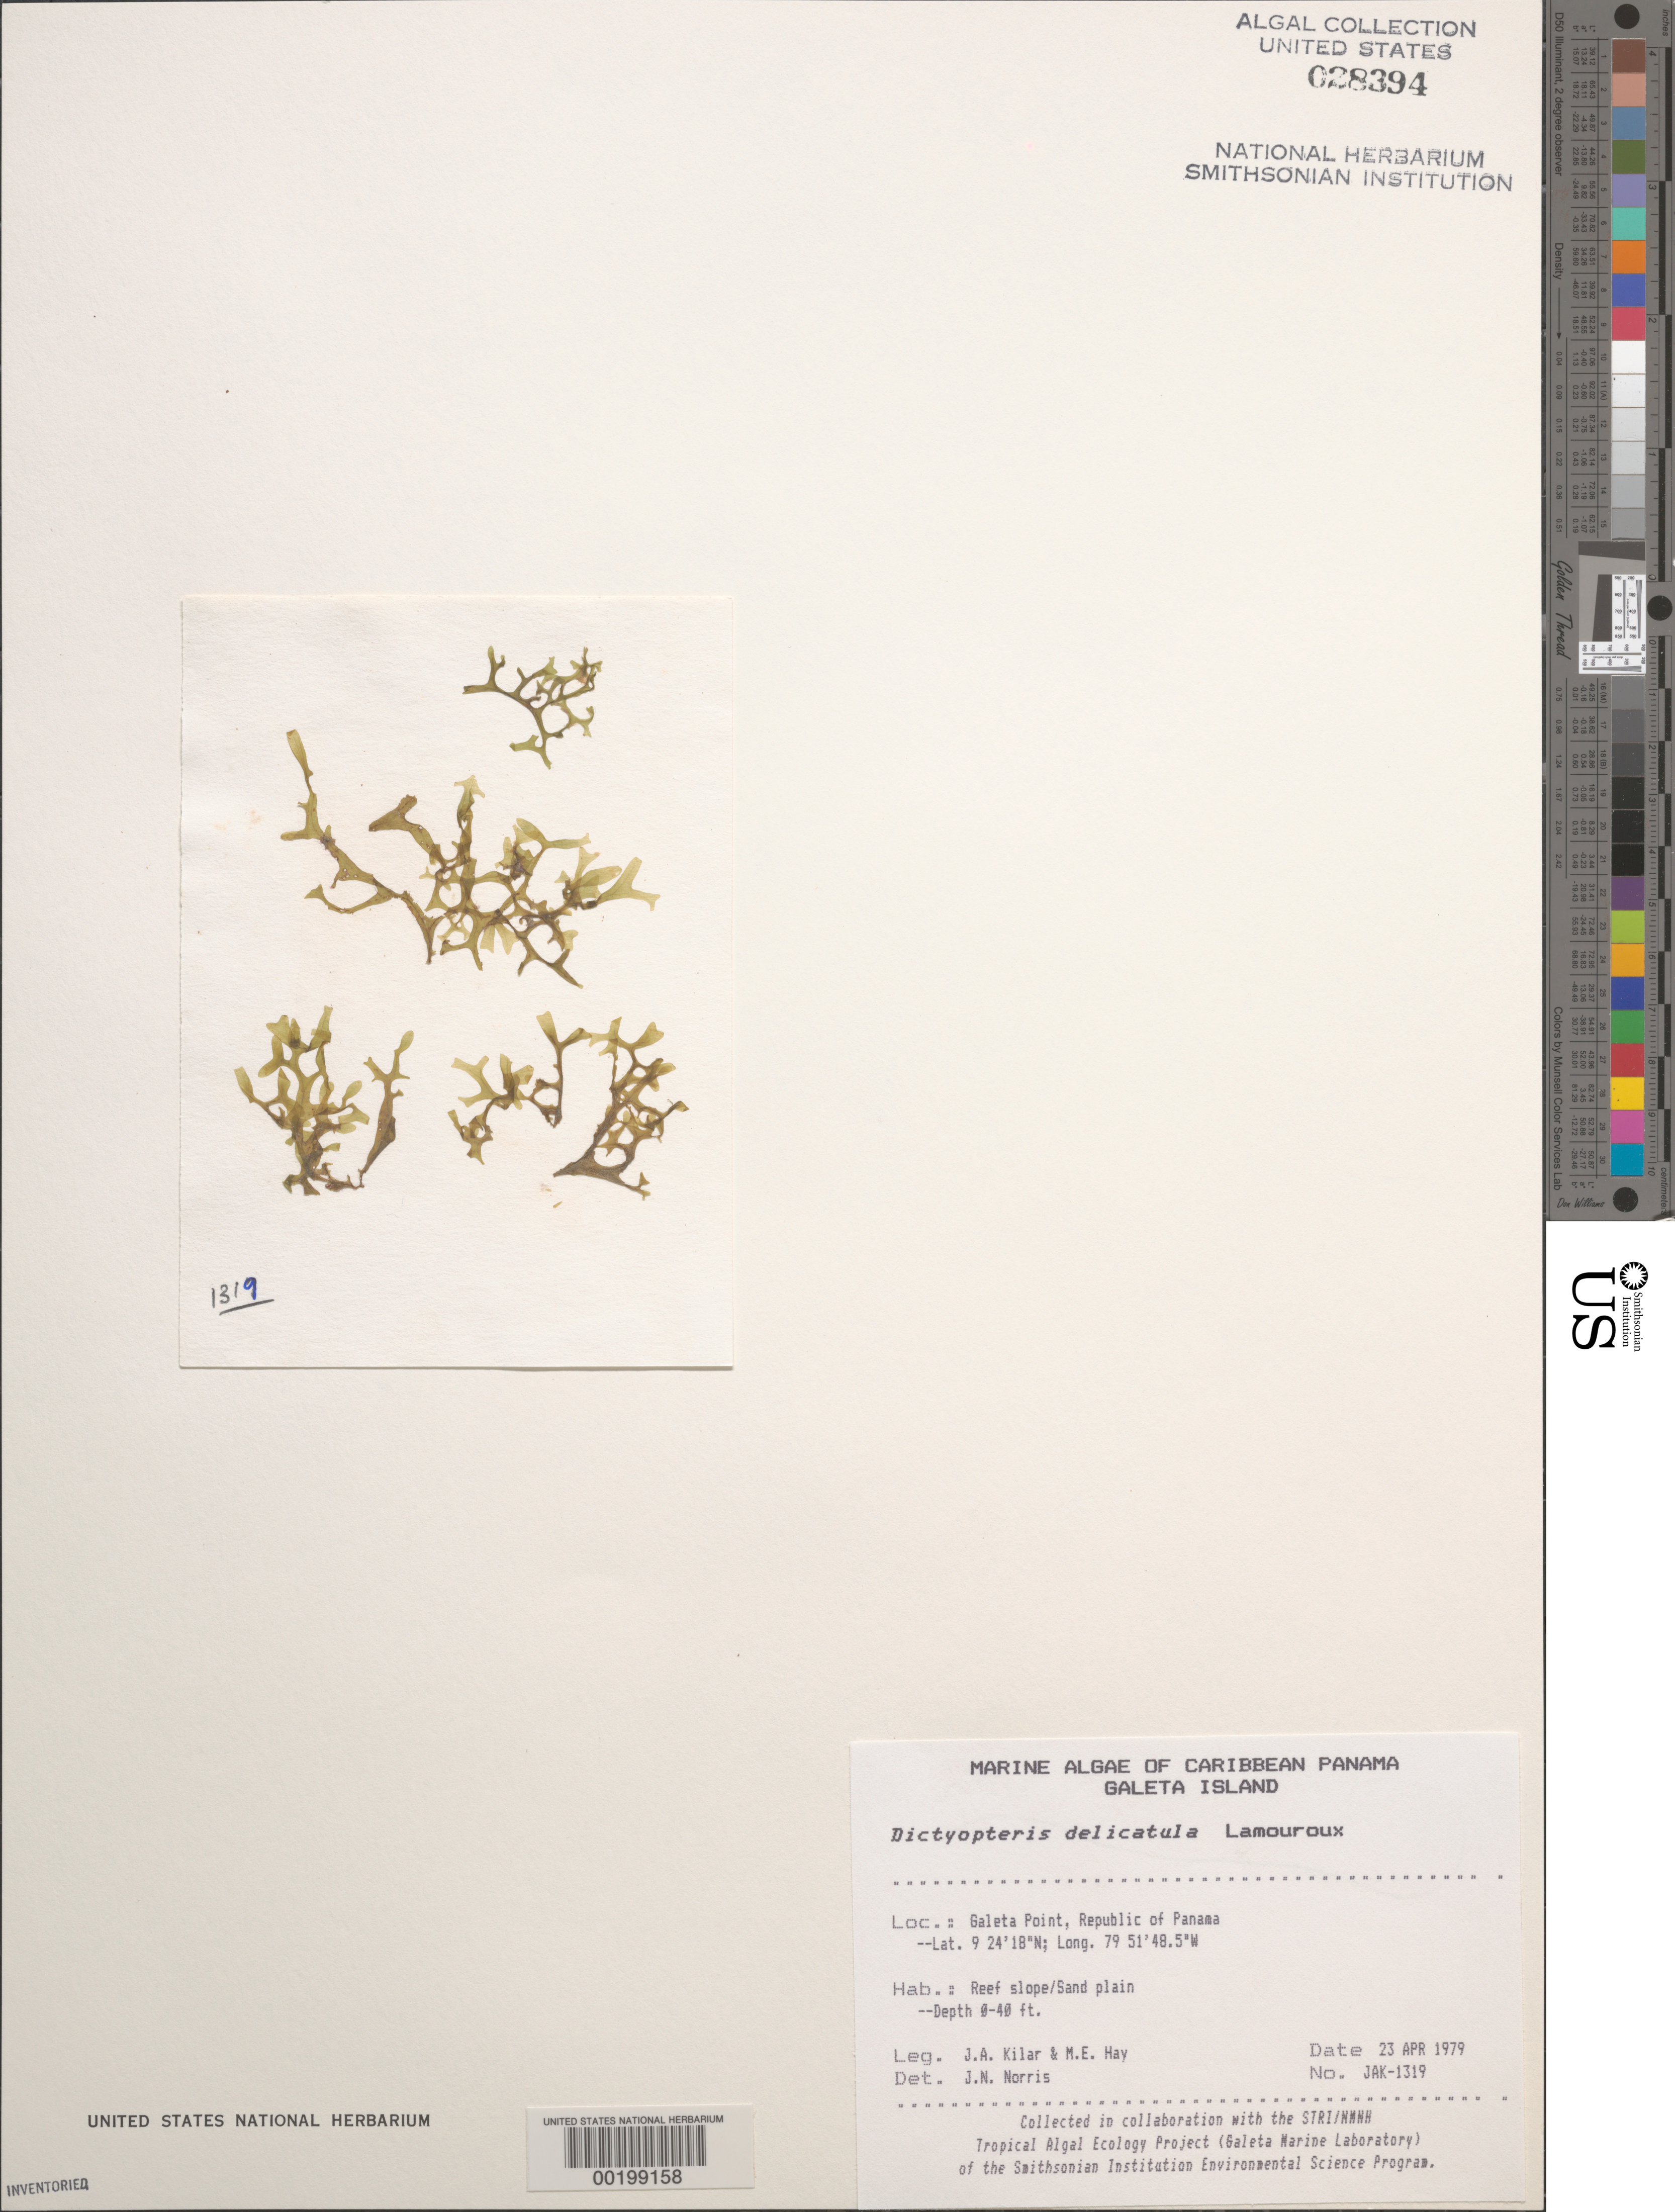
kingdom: Chromista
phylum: Ochrophyta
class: Phaeophyceae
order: Dictyotales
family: Dictyotaceae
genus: Dictyopteris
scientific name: Dictyopteris delicatula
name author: J.V.Lamouroux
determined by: Norris, James N.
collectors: J. A. Kilar & M. E. Hay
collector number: JAK-1319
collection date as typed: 23 Apr 1979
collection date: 1979-04-23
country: Panama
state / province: Colón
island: Galeta Island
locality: Galeta Point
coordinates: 9 24' 18" N, 79 51' 48.5" W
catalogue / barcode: US 28394